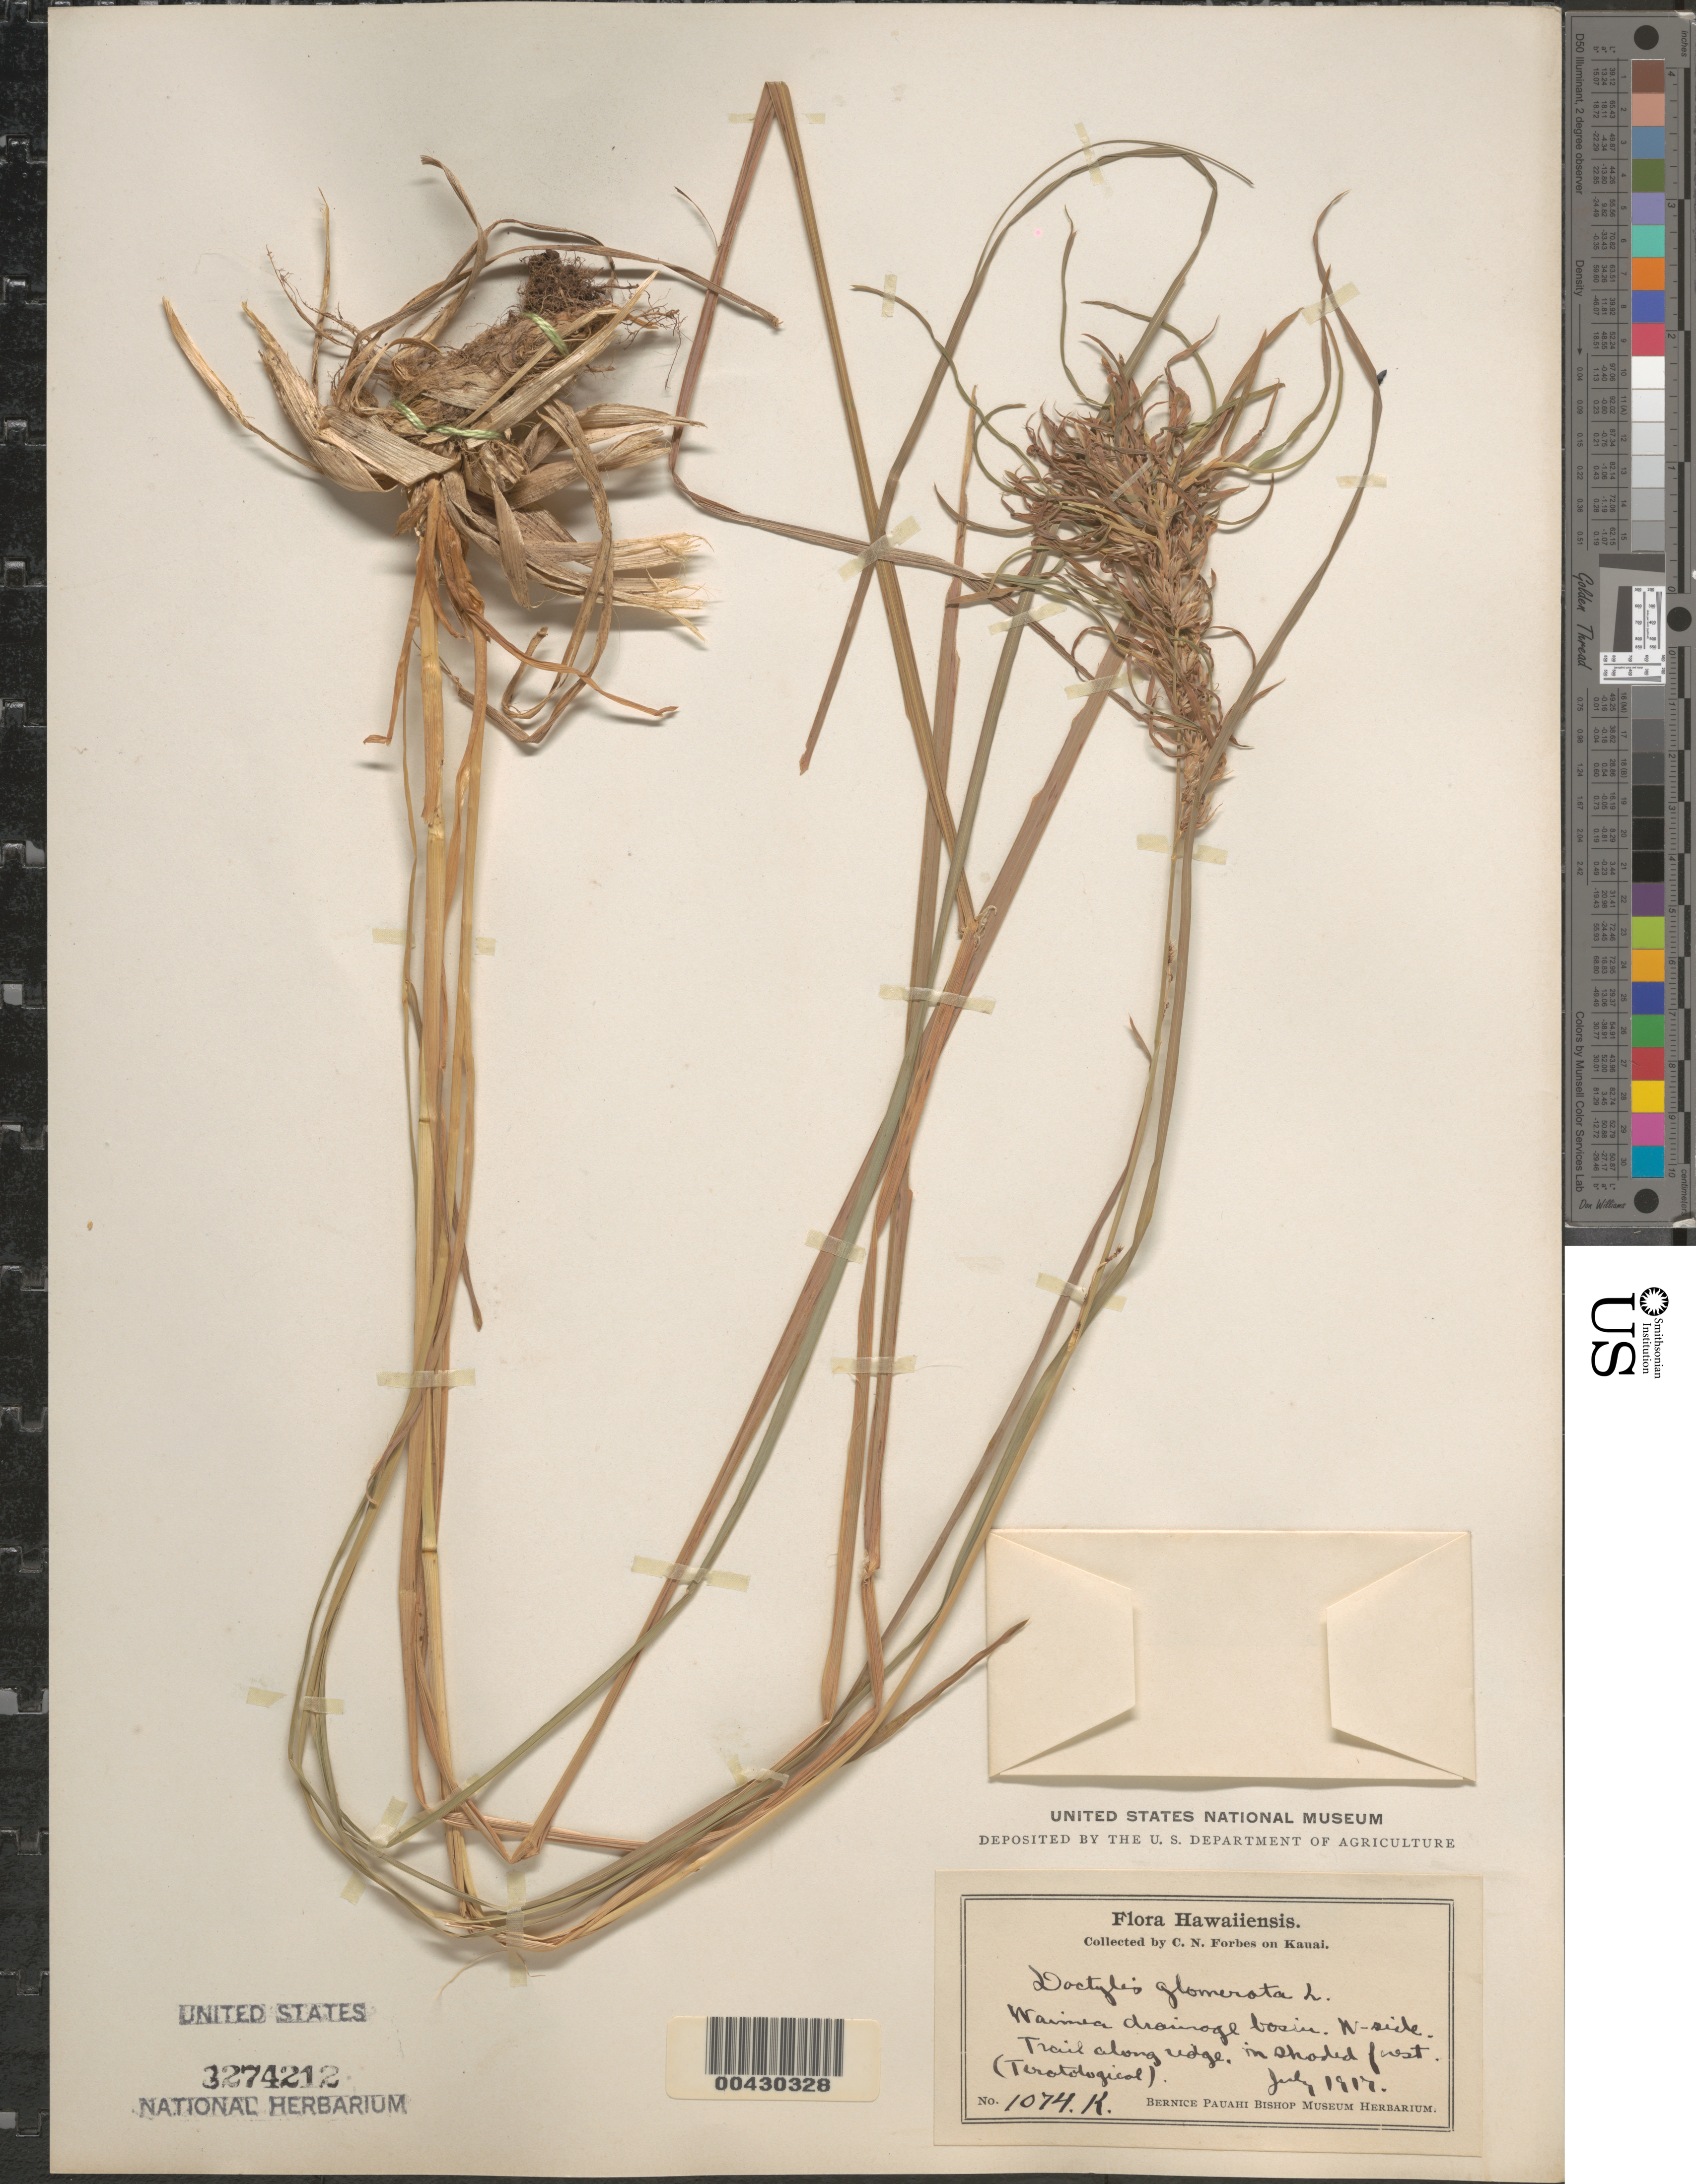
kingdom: Plantae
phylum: Tracheophyta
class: Liliopsida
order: Poales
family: Poaceae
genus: Dactylis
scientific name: Dactylis glomerata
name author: L.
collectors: C. N. Forbes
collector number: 1074.K.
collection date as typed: Jul 1917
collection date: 1917-07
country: United States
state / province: Hawaii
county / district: Kauai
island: Kaua'i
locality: Waimea drainage basin, W side, trail along edge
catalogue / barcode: US 3274212